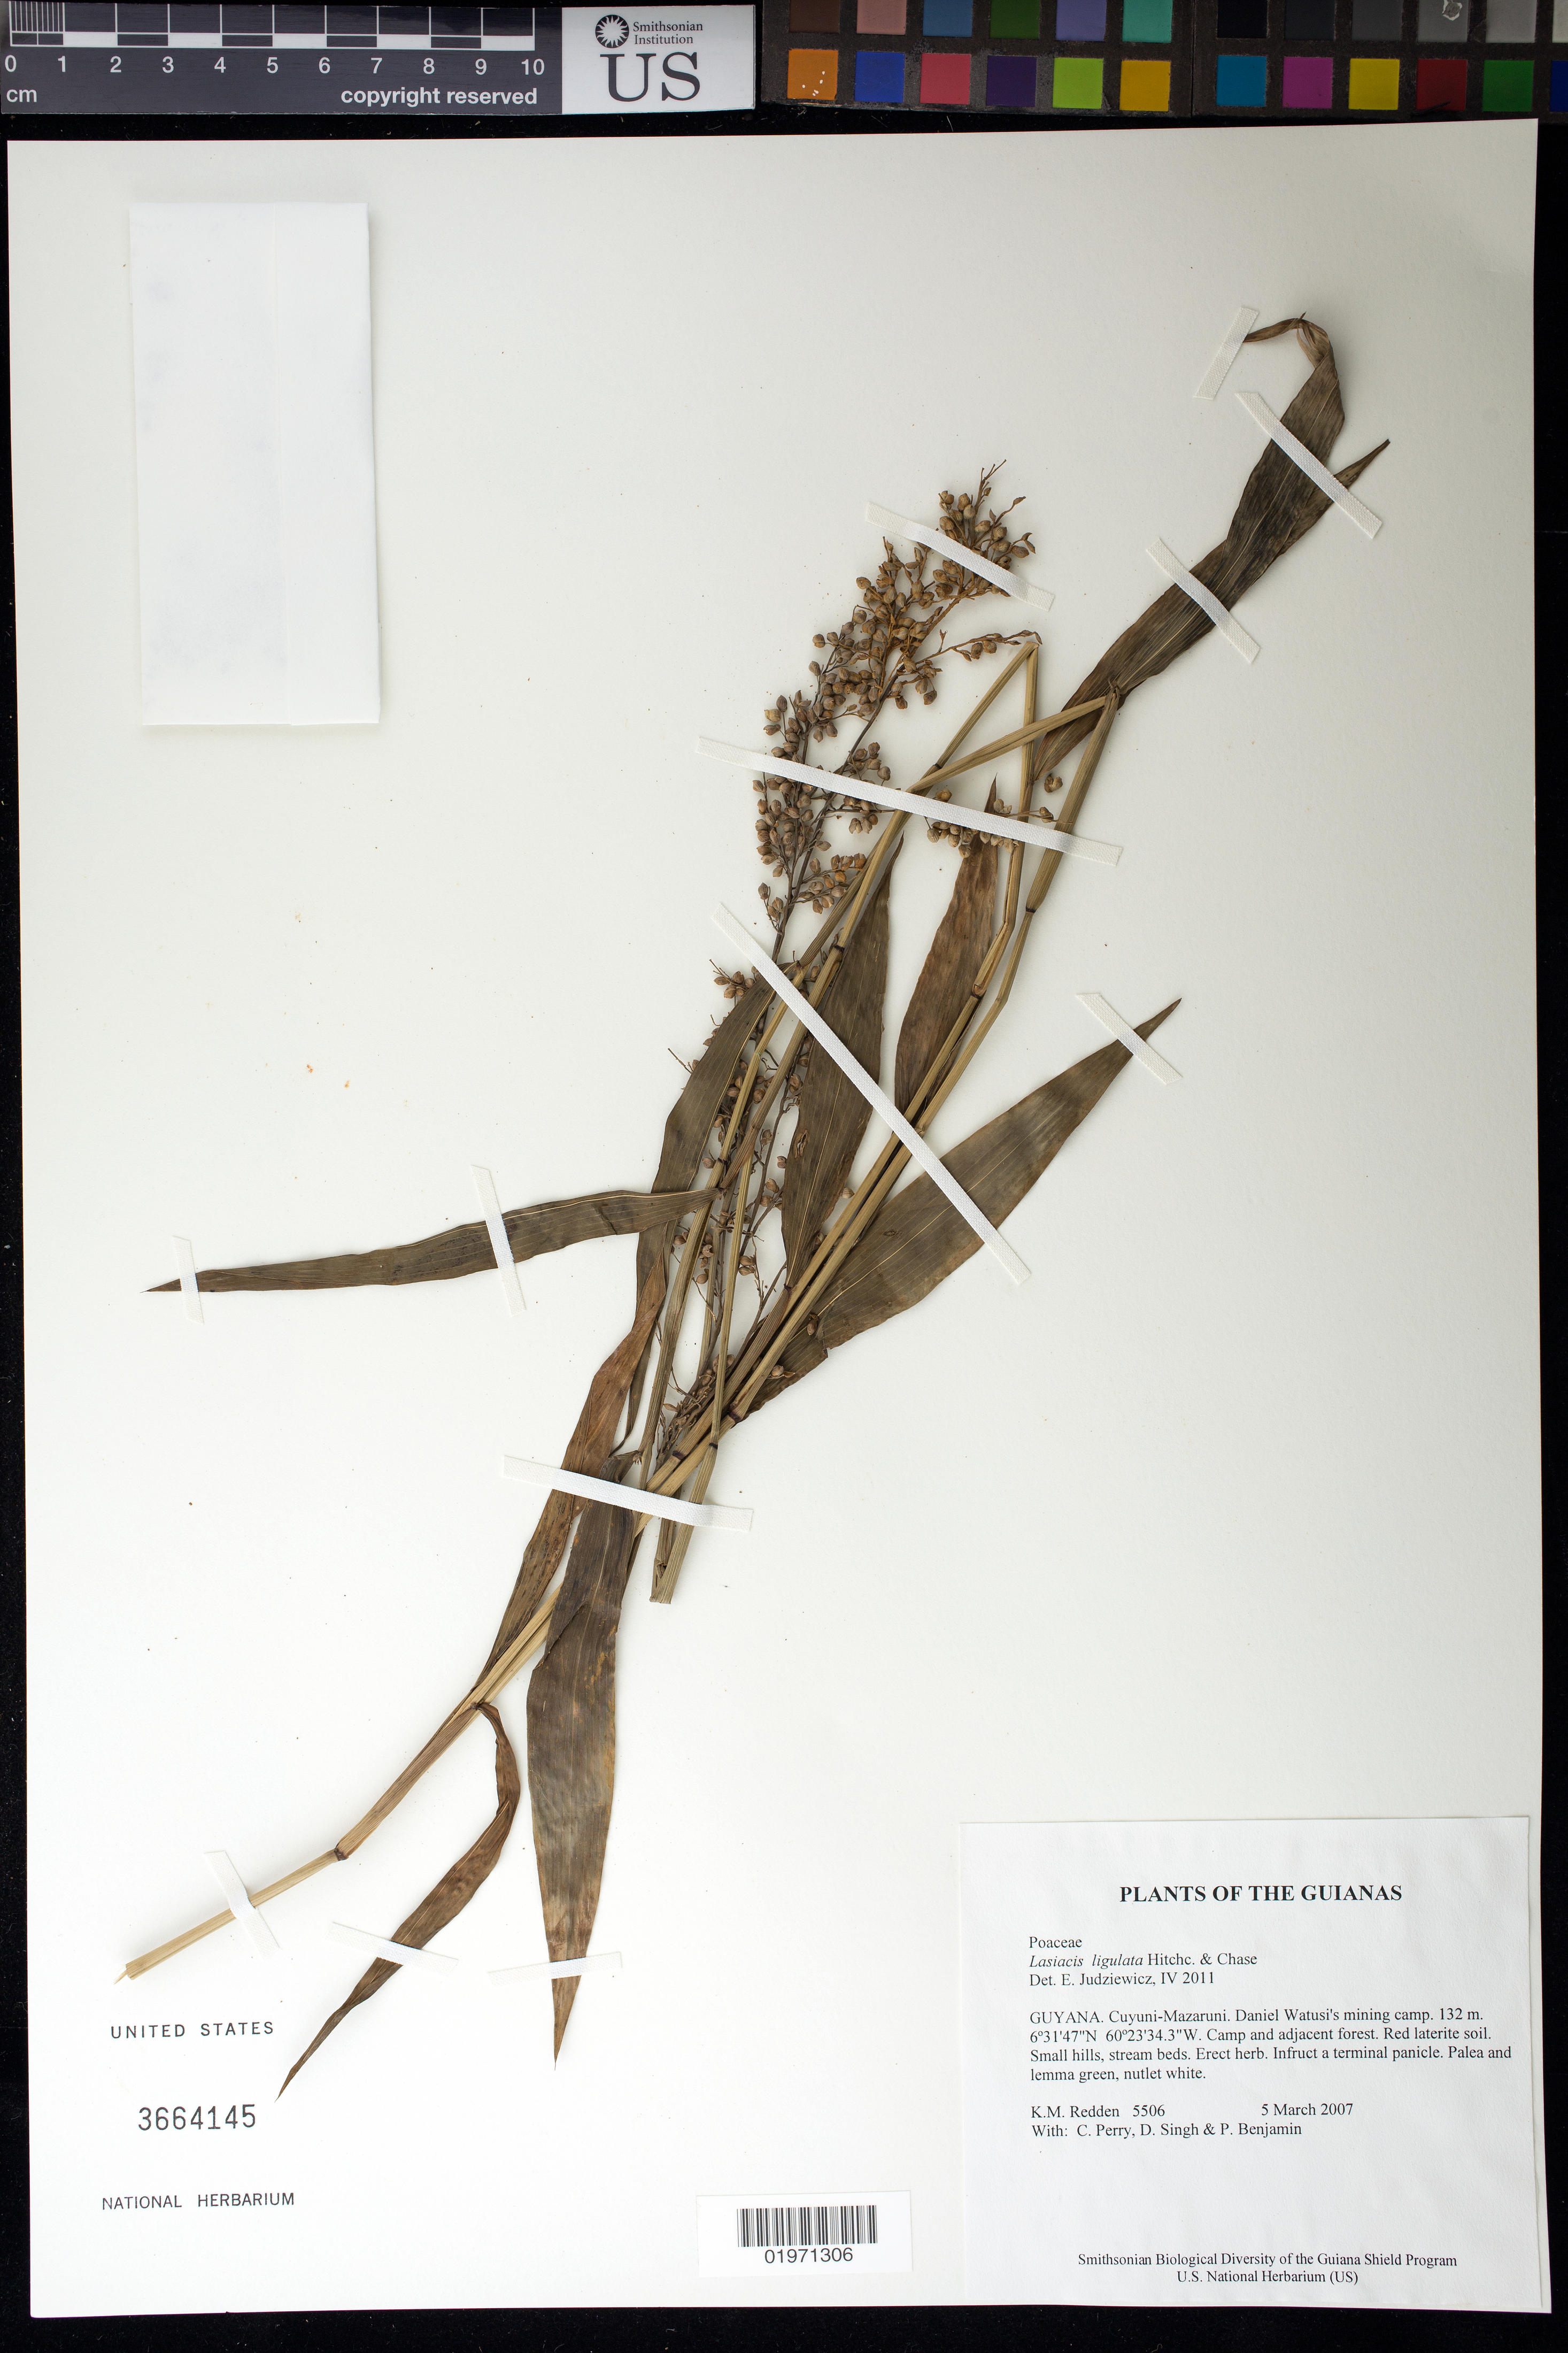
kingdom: Plantae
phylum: Tracheophyta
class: Liliopsida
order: Poales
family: Poaceae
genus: Lasiacis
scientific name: Lasiacis ligulata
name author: Hitchc. & Chase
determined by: Judziewicz, E. J.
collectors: K. M. Redden, C. Perry, D. Singh & P. Benjamin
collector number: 5506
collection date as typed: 5 March 2007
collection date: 2007-03-05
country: Guyana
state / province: Cuyuni-Mazaruni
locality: Daniel Watusi's mining camp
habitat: Camp and adjacent forest. Red laterite soil. Small hills, stream beds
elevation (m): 132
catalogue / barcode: US 3664145